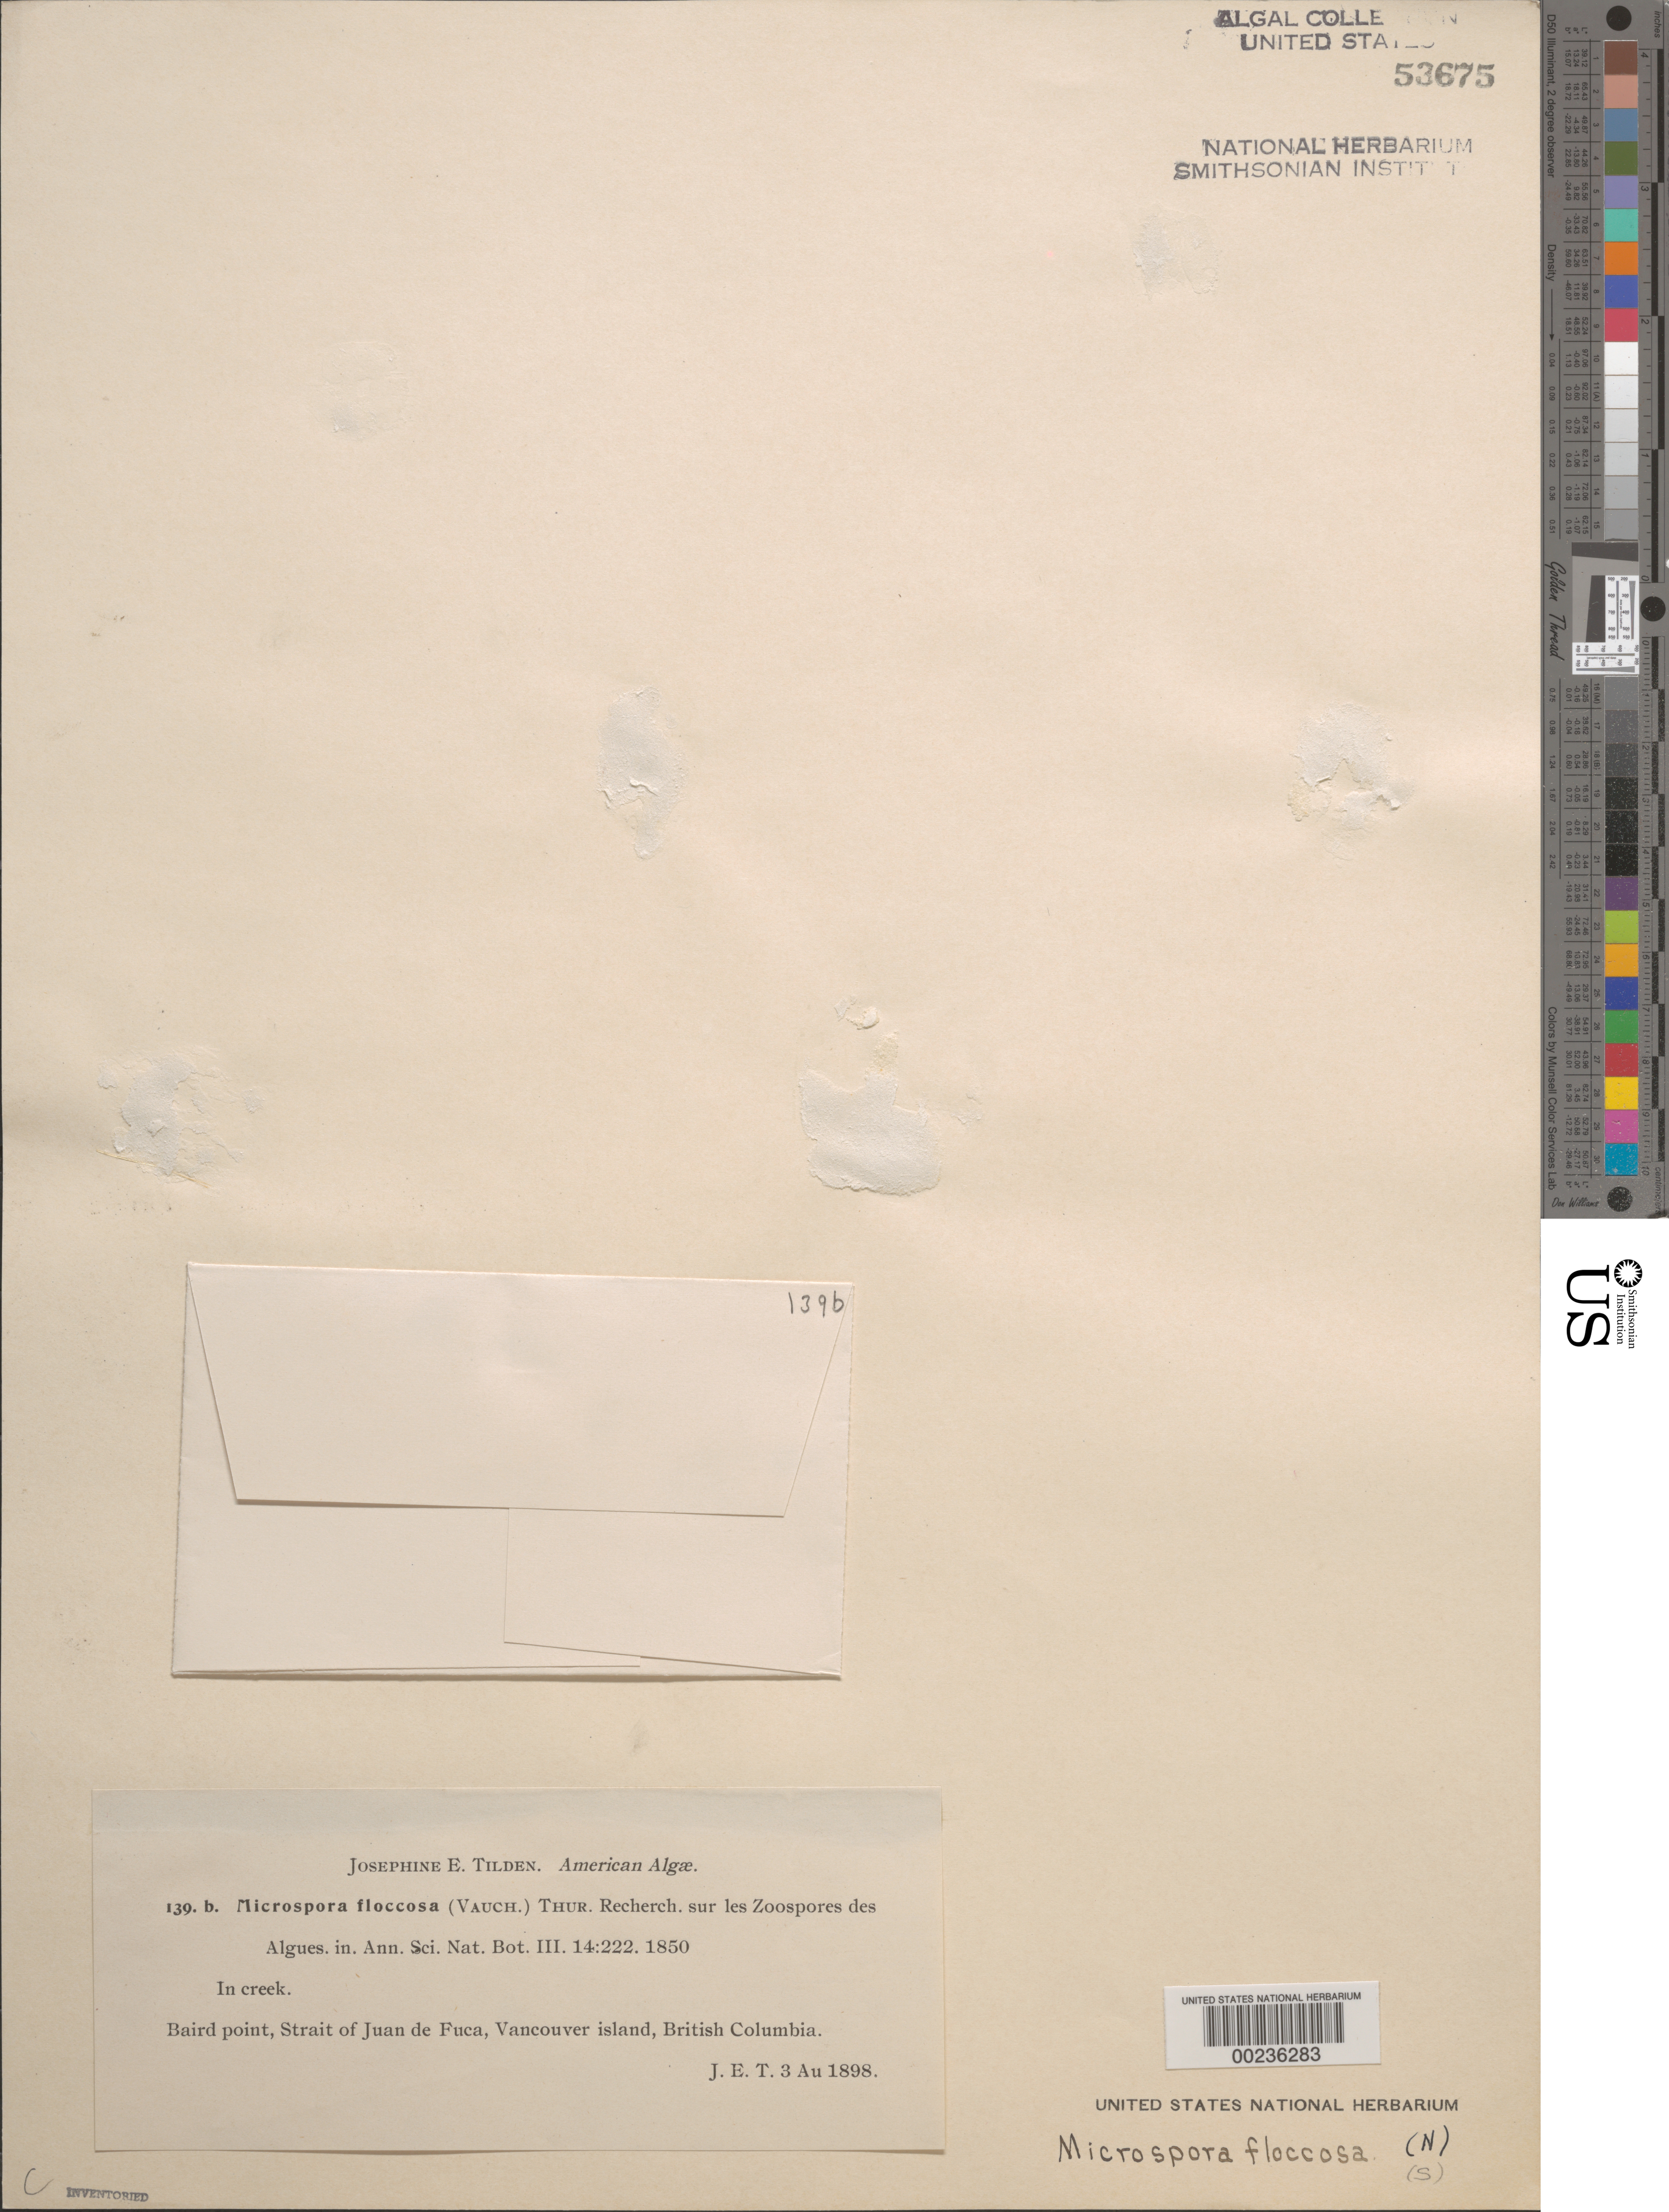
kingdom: Plantae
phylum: Chlorophyta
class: Chlorophyceae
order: Sphaeropleales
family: Microsporaceae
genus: Microspora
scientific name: Microspora floccosa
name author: (Vauch.) Thur.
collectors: J. E. Tilden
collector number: JET 139b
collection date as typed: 03 Aug 1898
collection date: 1898-08-03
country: Canada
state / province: British Columbia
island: Vancouver Island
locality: Baird Point, Juan de Fuca Strait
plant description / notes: Tilden, American Algae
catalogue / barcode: US 53675